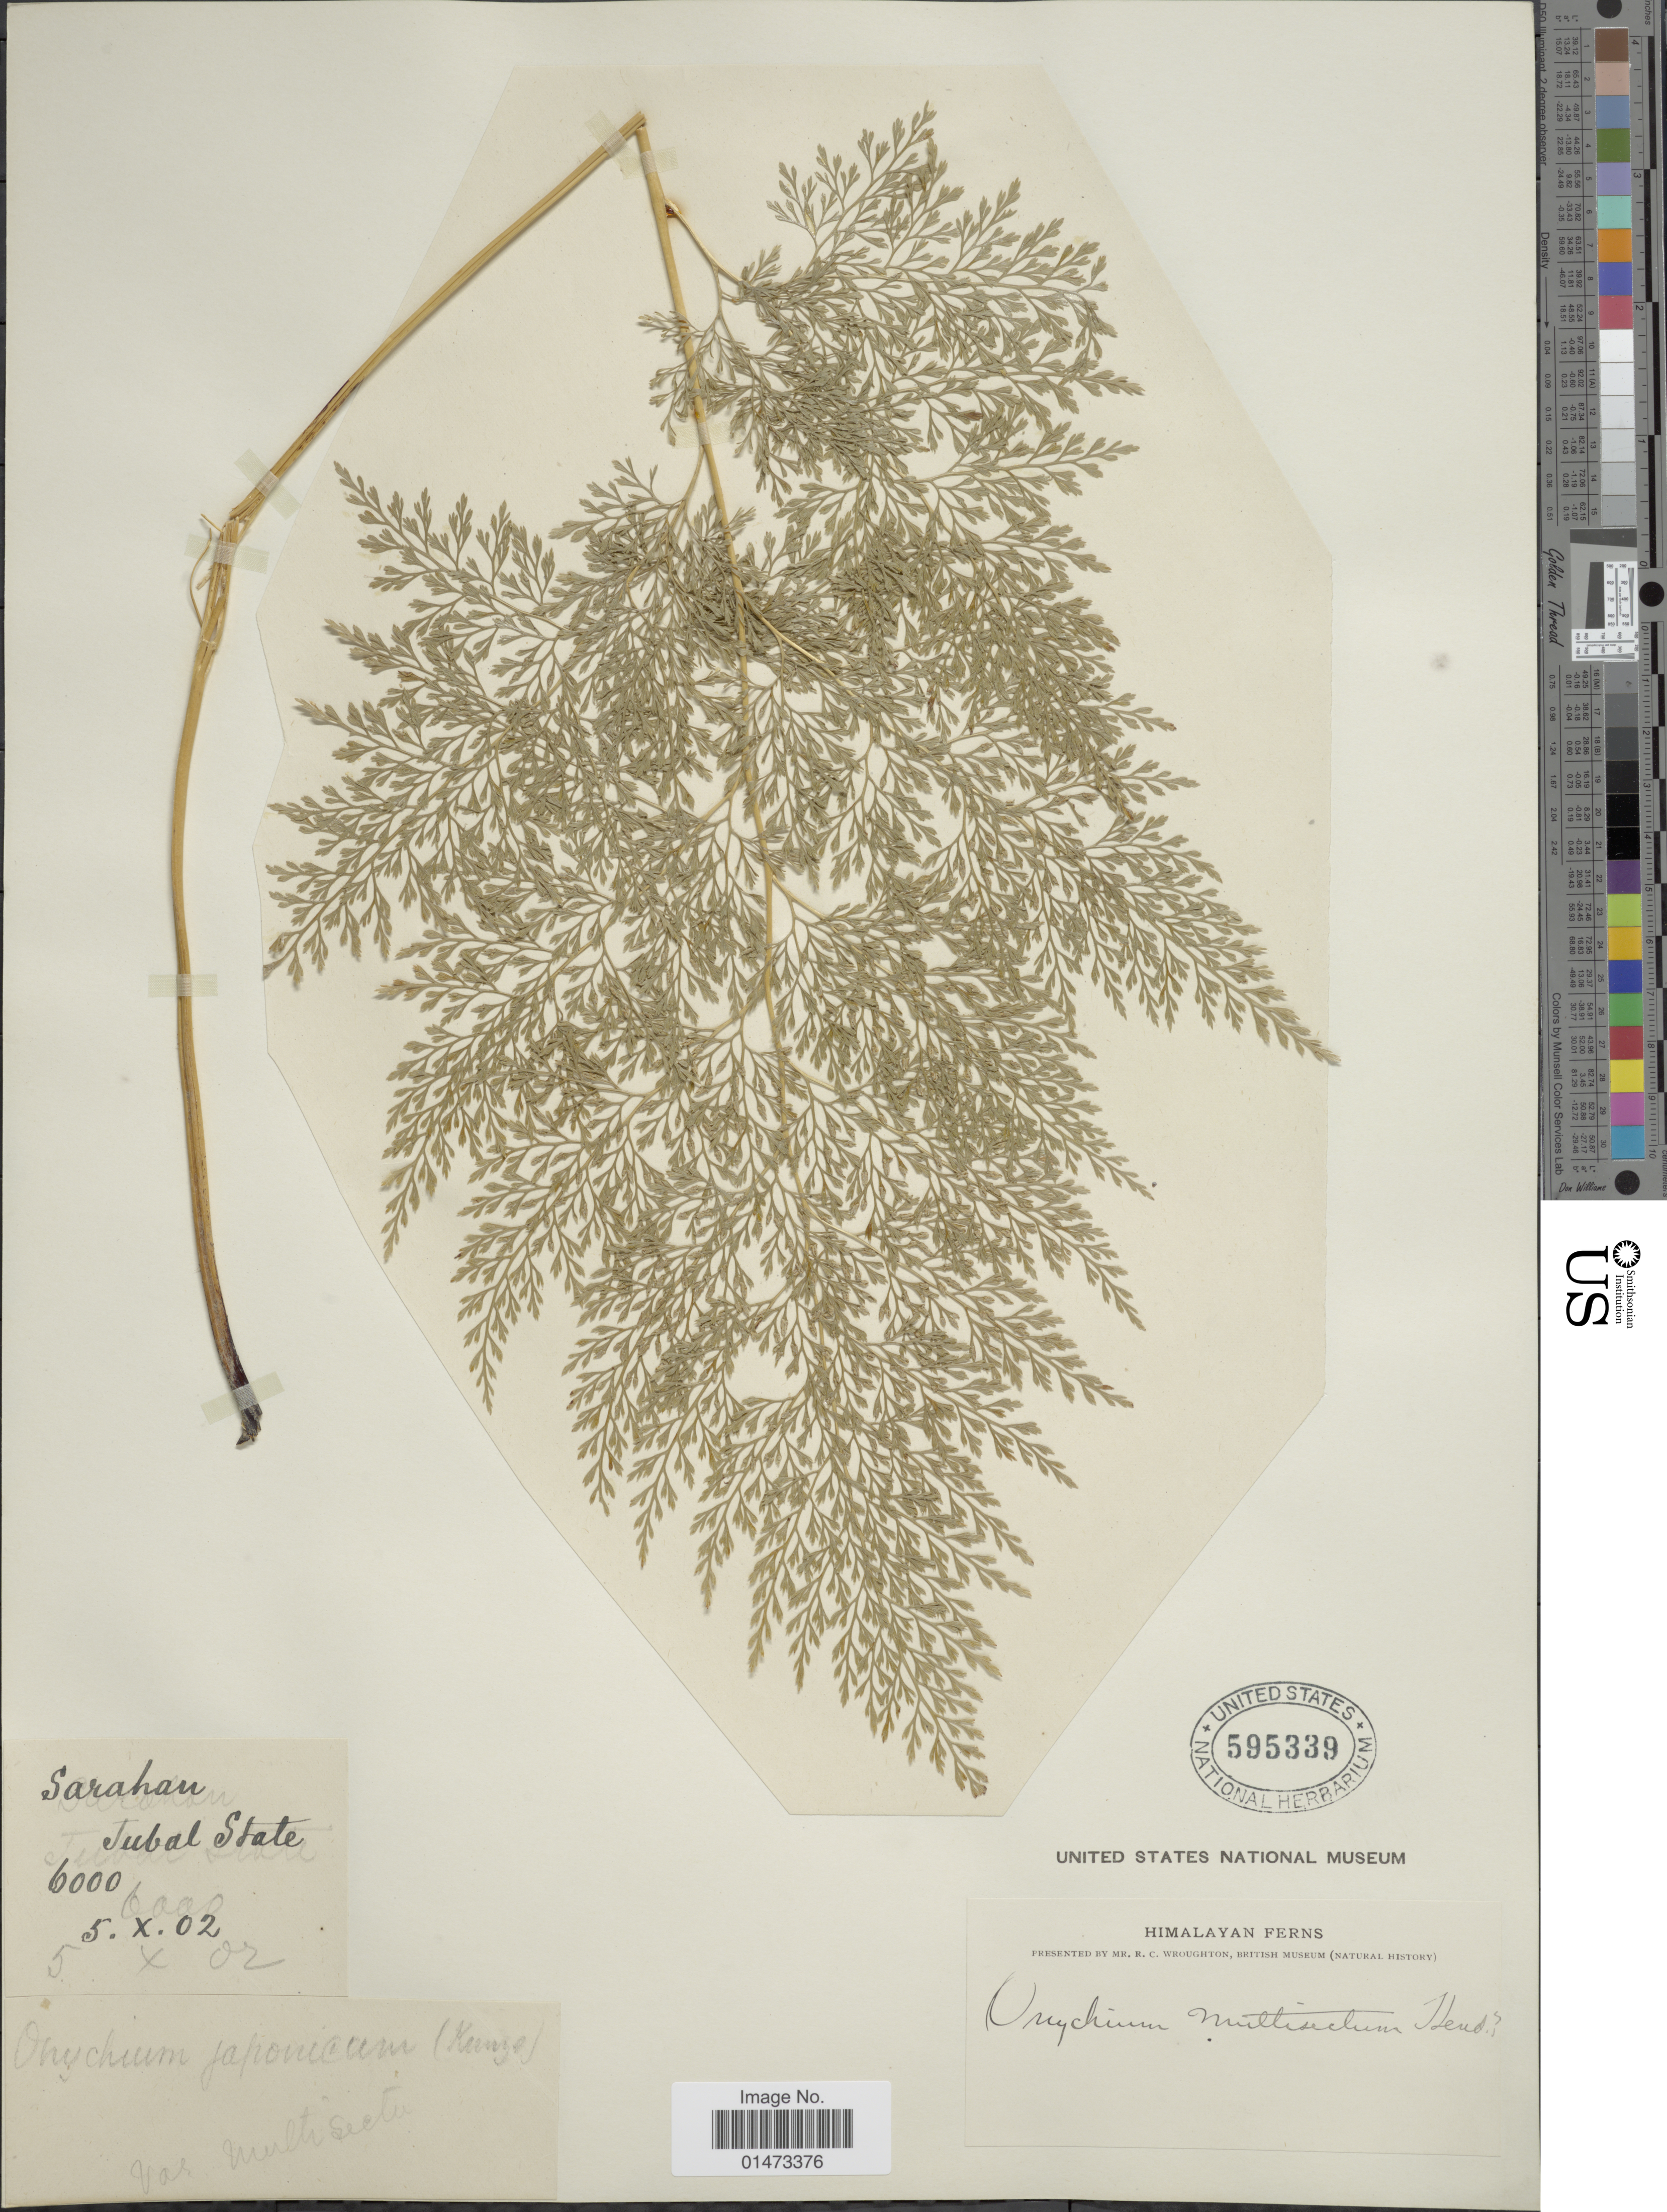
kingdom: Plantae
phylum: Tracheophyta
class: Polypodiopsida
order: Polypodiales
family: Pteridaceae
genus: Onychium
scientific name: Onychium contiguum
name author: Wall. ex C. Hope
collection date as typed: Transcribed d/m/y: 5/10/2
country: India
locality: Himalayan Ferns, Sarahan, Tubal State.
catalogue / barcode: US 595339